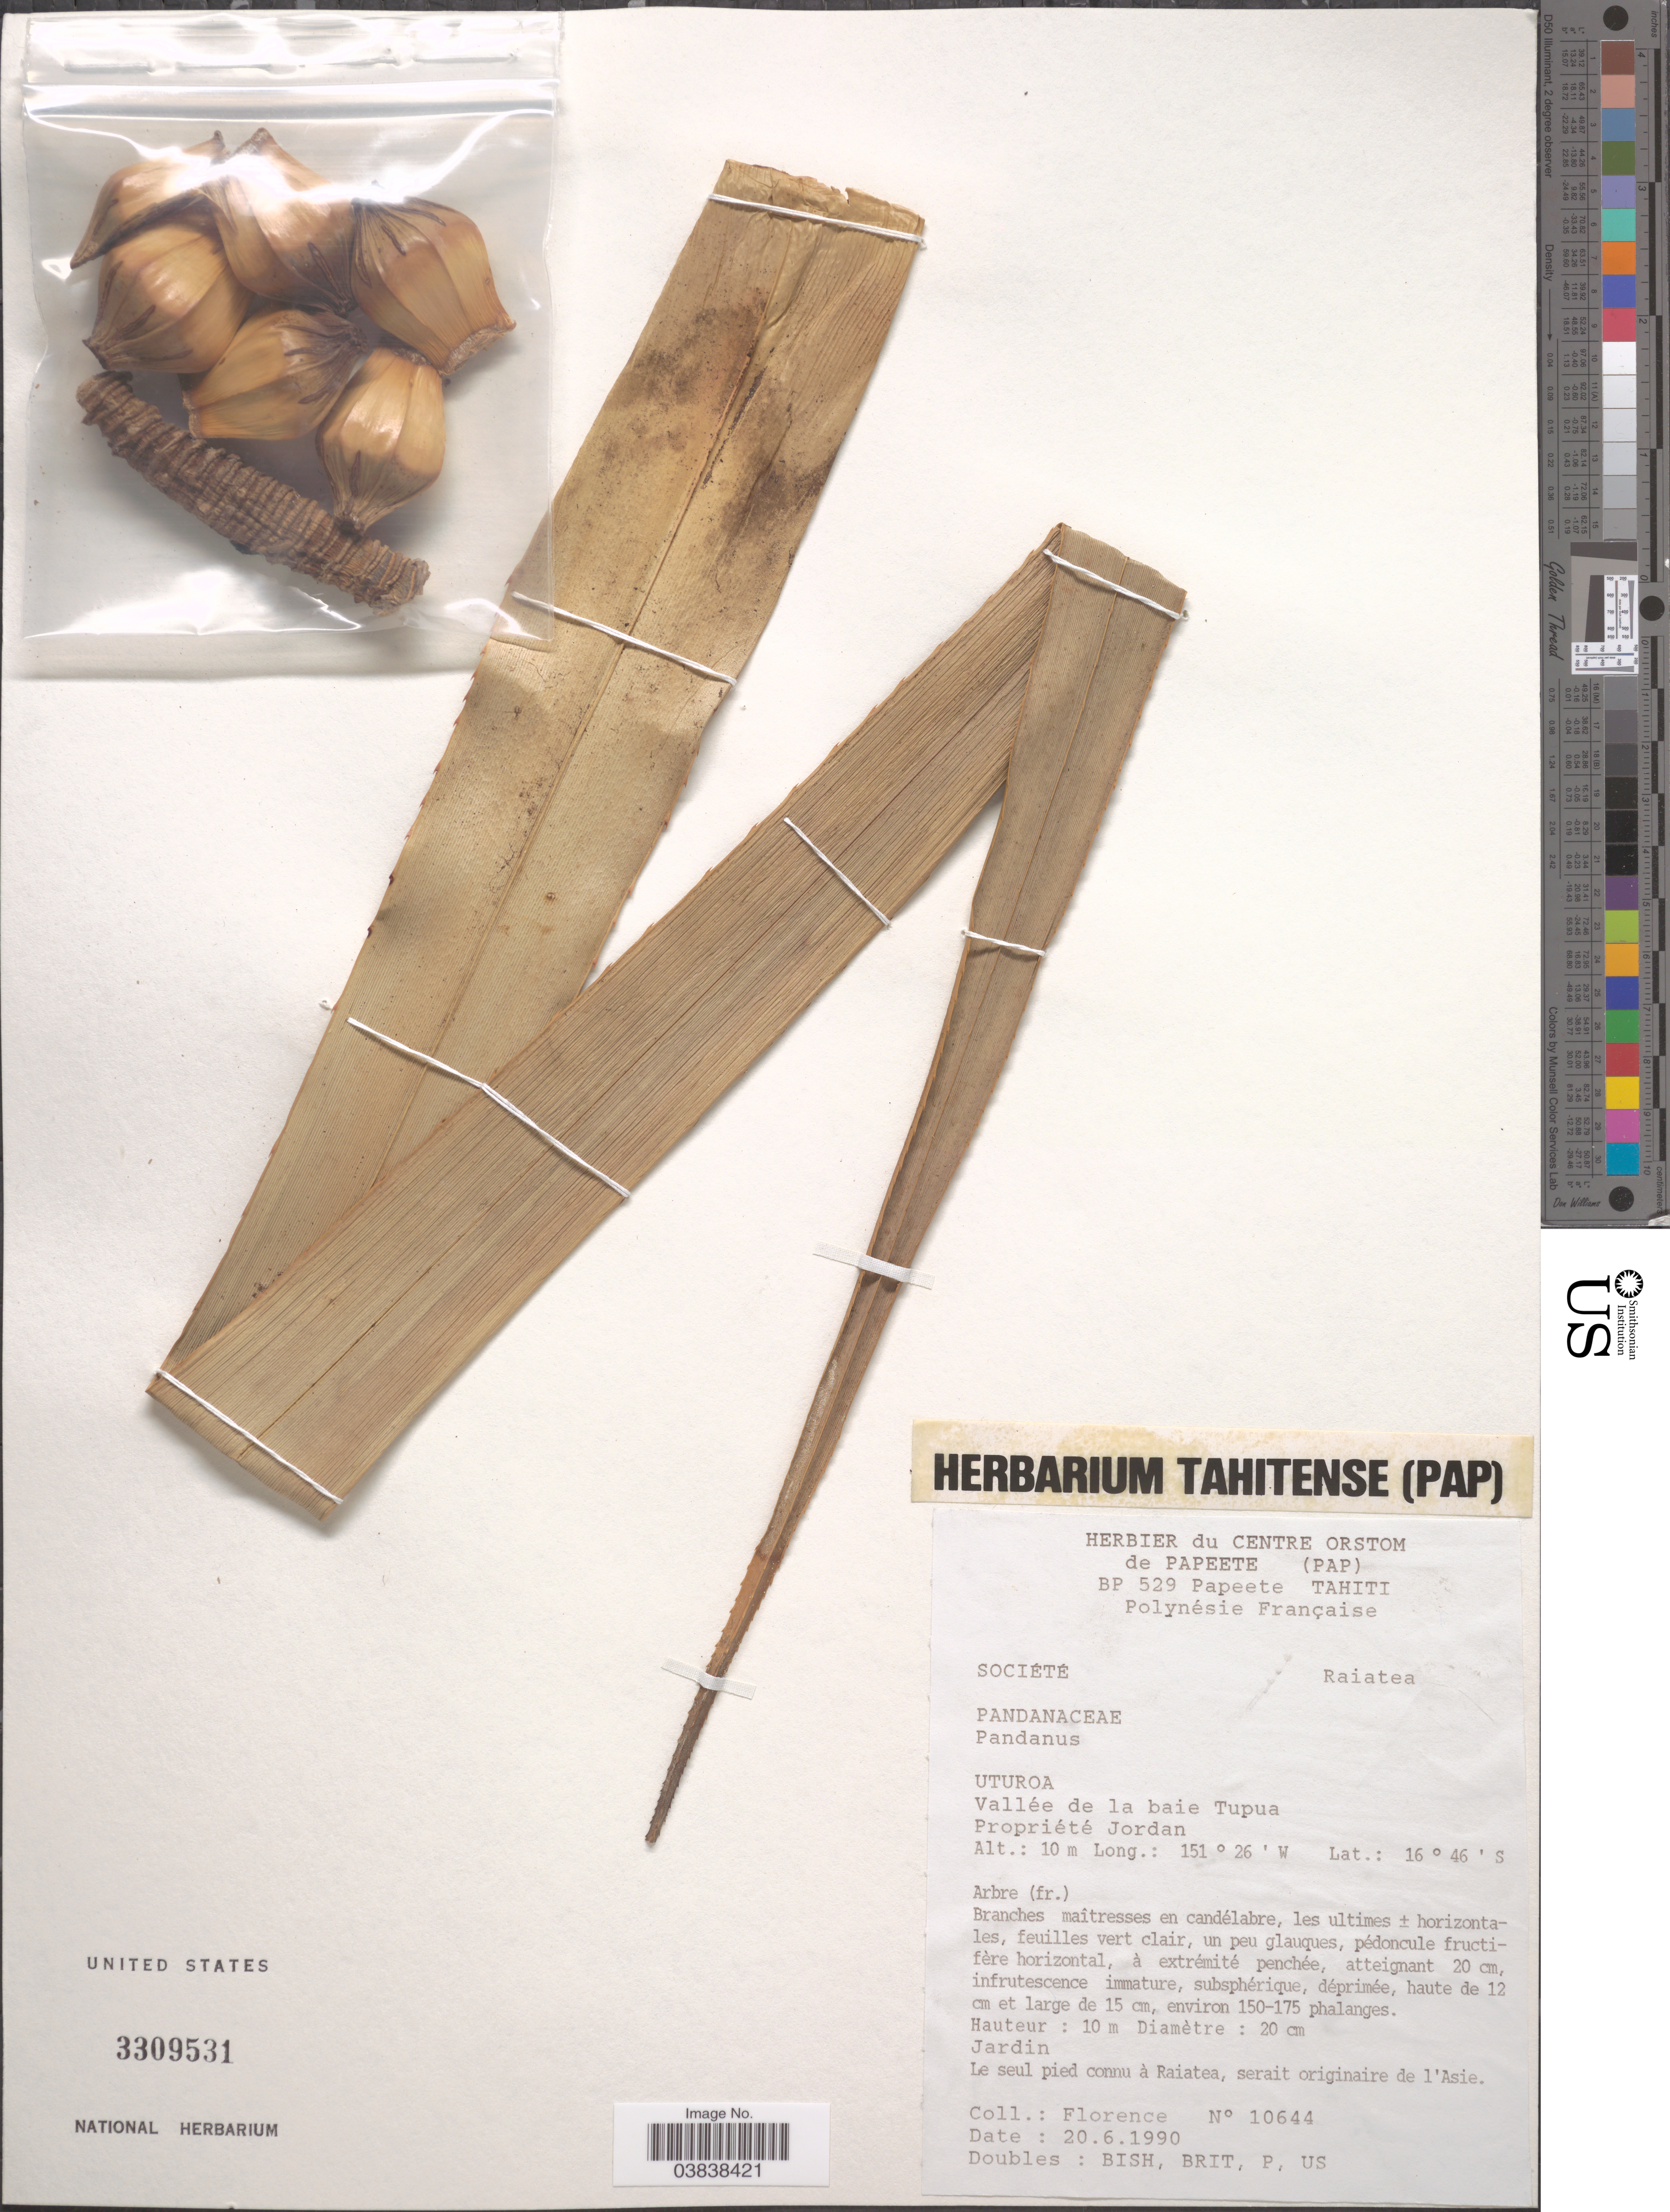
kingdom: Plantae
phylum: Tracheophyta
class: Liliopsida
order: Pandanales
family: Pandanaceae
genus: Pandanus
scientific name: Pandanus sp.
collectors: -. Florence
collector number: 10644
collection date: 1990-06-20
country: French Polynesia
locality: Polynésie Française. [unsure placement] Société, Raiatea. Uturoa, Vallée de la baie Tupua. Propriété Jordan.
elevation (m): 10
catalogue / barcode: US 3309531